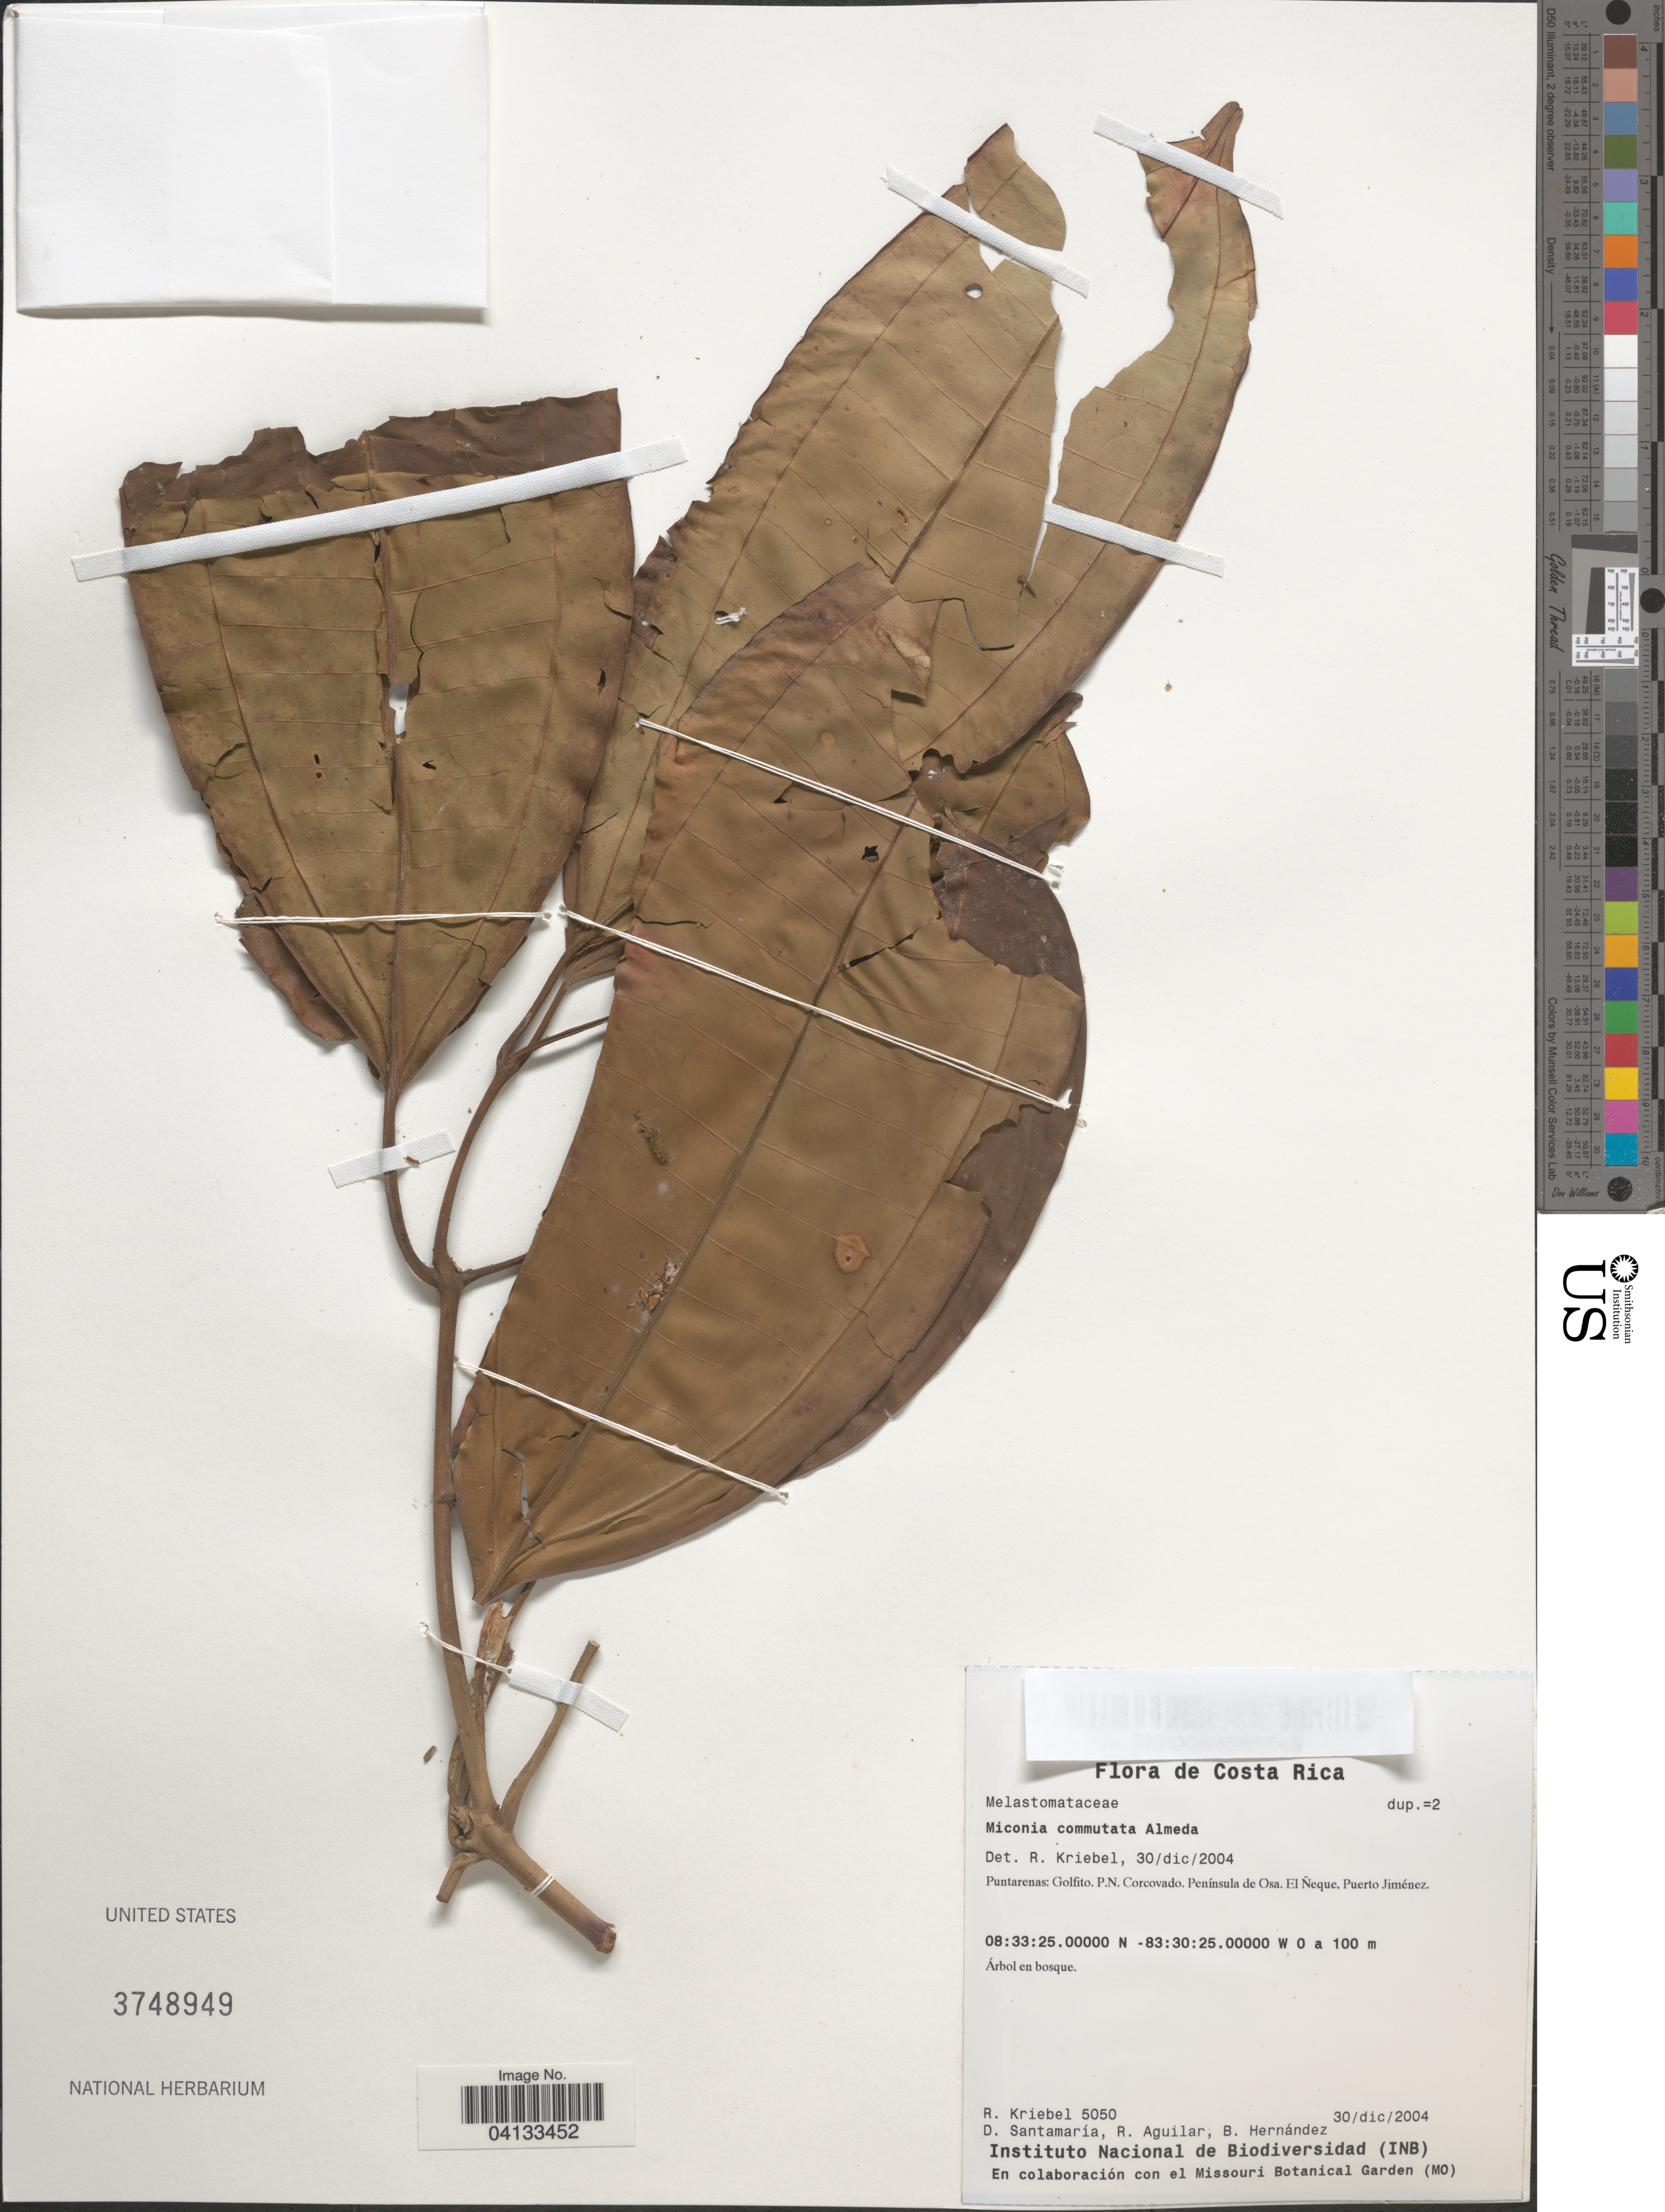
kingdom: Plantae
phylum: Tracheophyta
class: Magnoliopsida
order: Myrtales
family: Melastomataceae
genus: Miconia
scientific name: Miconia commutata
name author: Almeda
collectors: R. Kriebel, D. Santamaria, R. Aguilar & B. Hernández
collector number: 5050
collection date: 2004-12-30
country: Costa Rica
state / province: Puntarenas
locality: Golfito P.N. Corcovado. Península de Osa. El Ñeque, Puerto Jiménez.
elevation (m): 0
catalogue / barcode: US 3748949